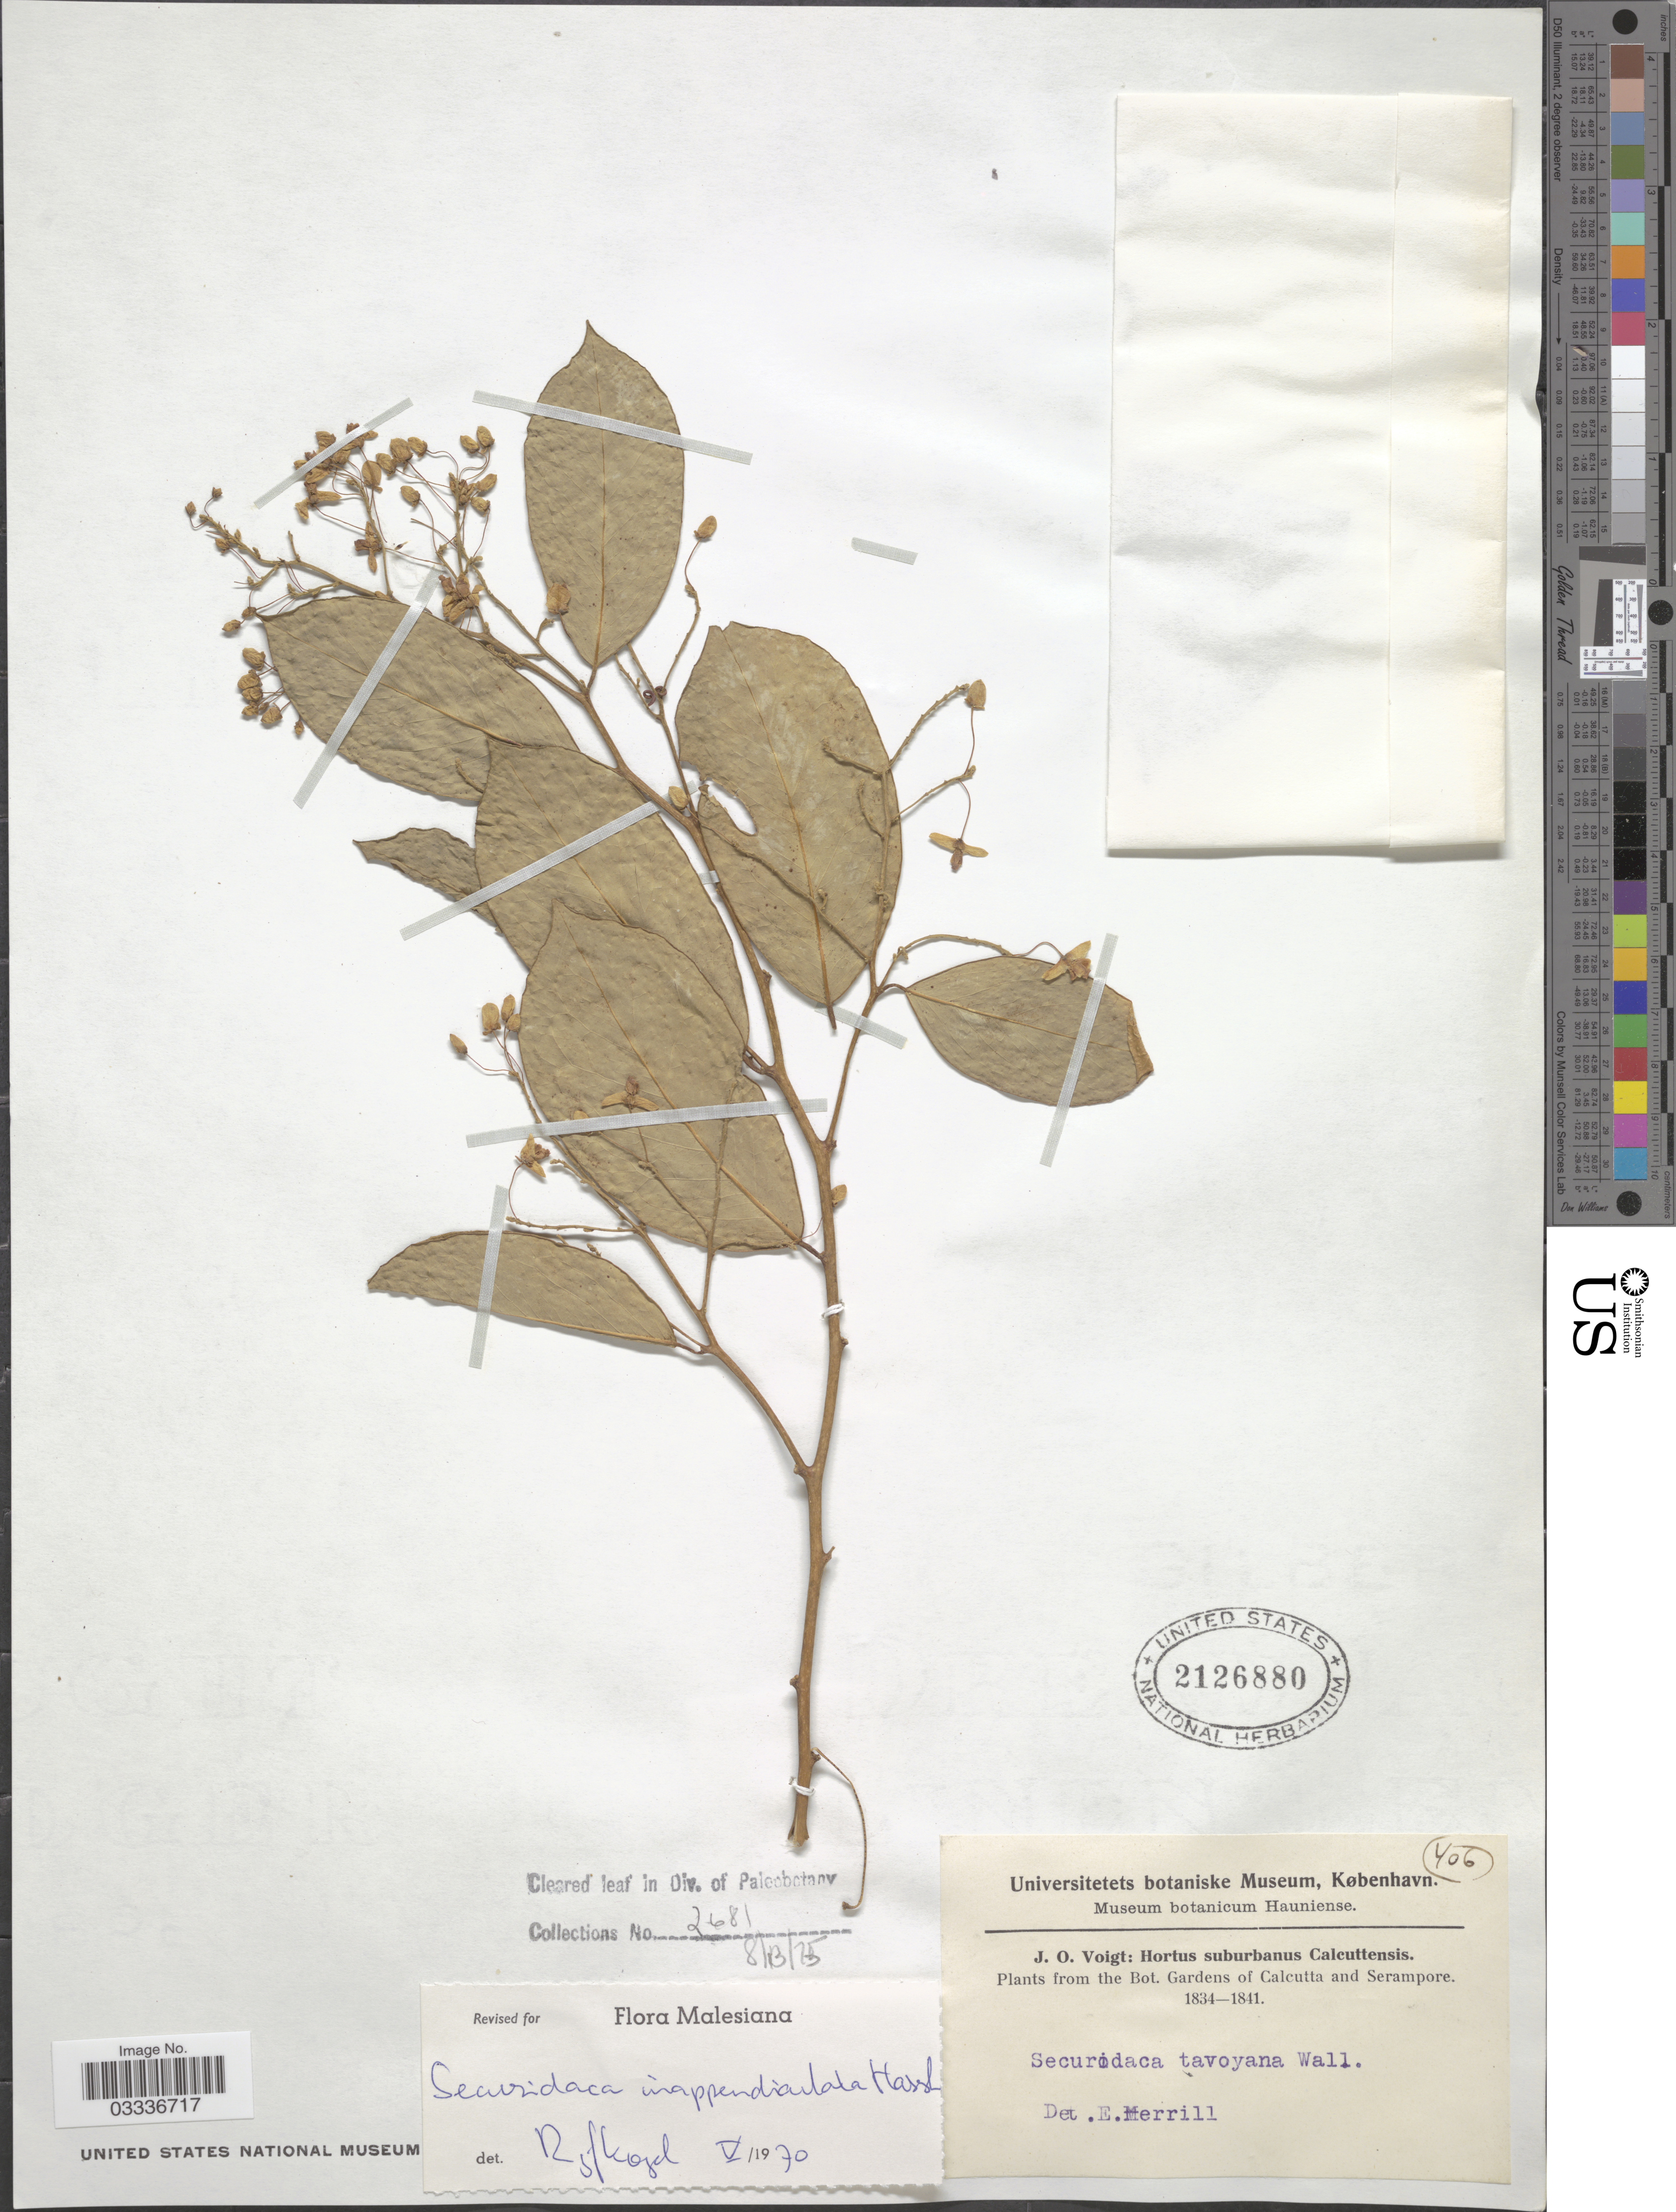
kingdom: Plantae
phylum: Tracheophyta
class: Magnoliopsida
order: Fabales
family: Polygalaceae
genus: Securidaca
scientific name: Securidaca inappendiculata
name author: Hassk.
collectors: J. O. Voigt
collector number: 406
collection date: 1834/1841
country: India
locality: The Bot. Gardens of Calcutta and Serampore.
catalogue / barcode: US 2126880